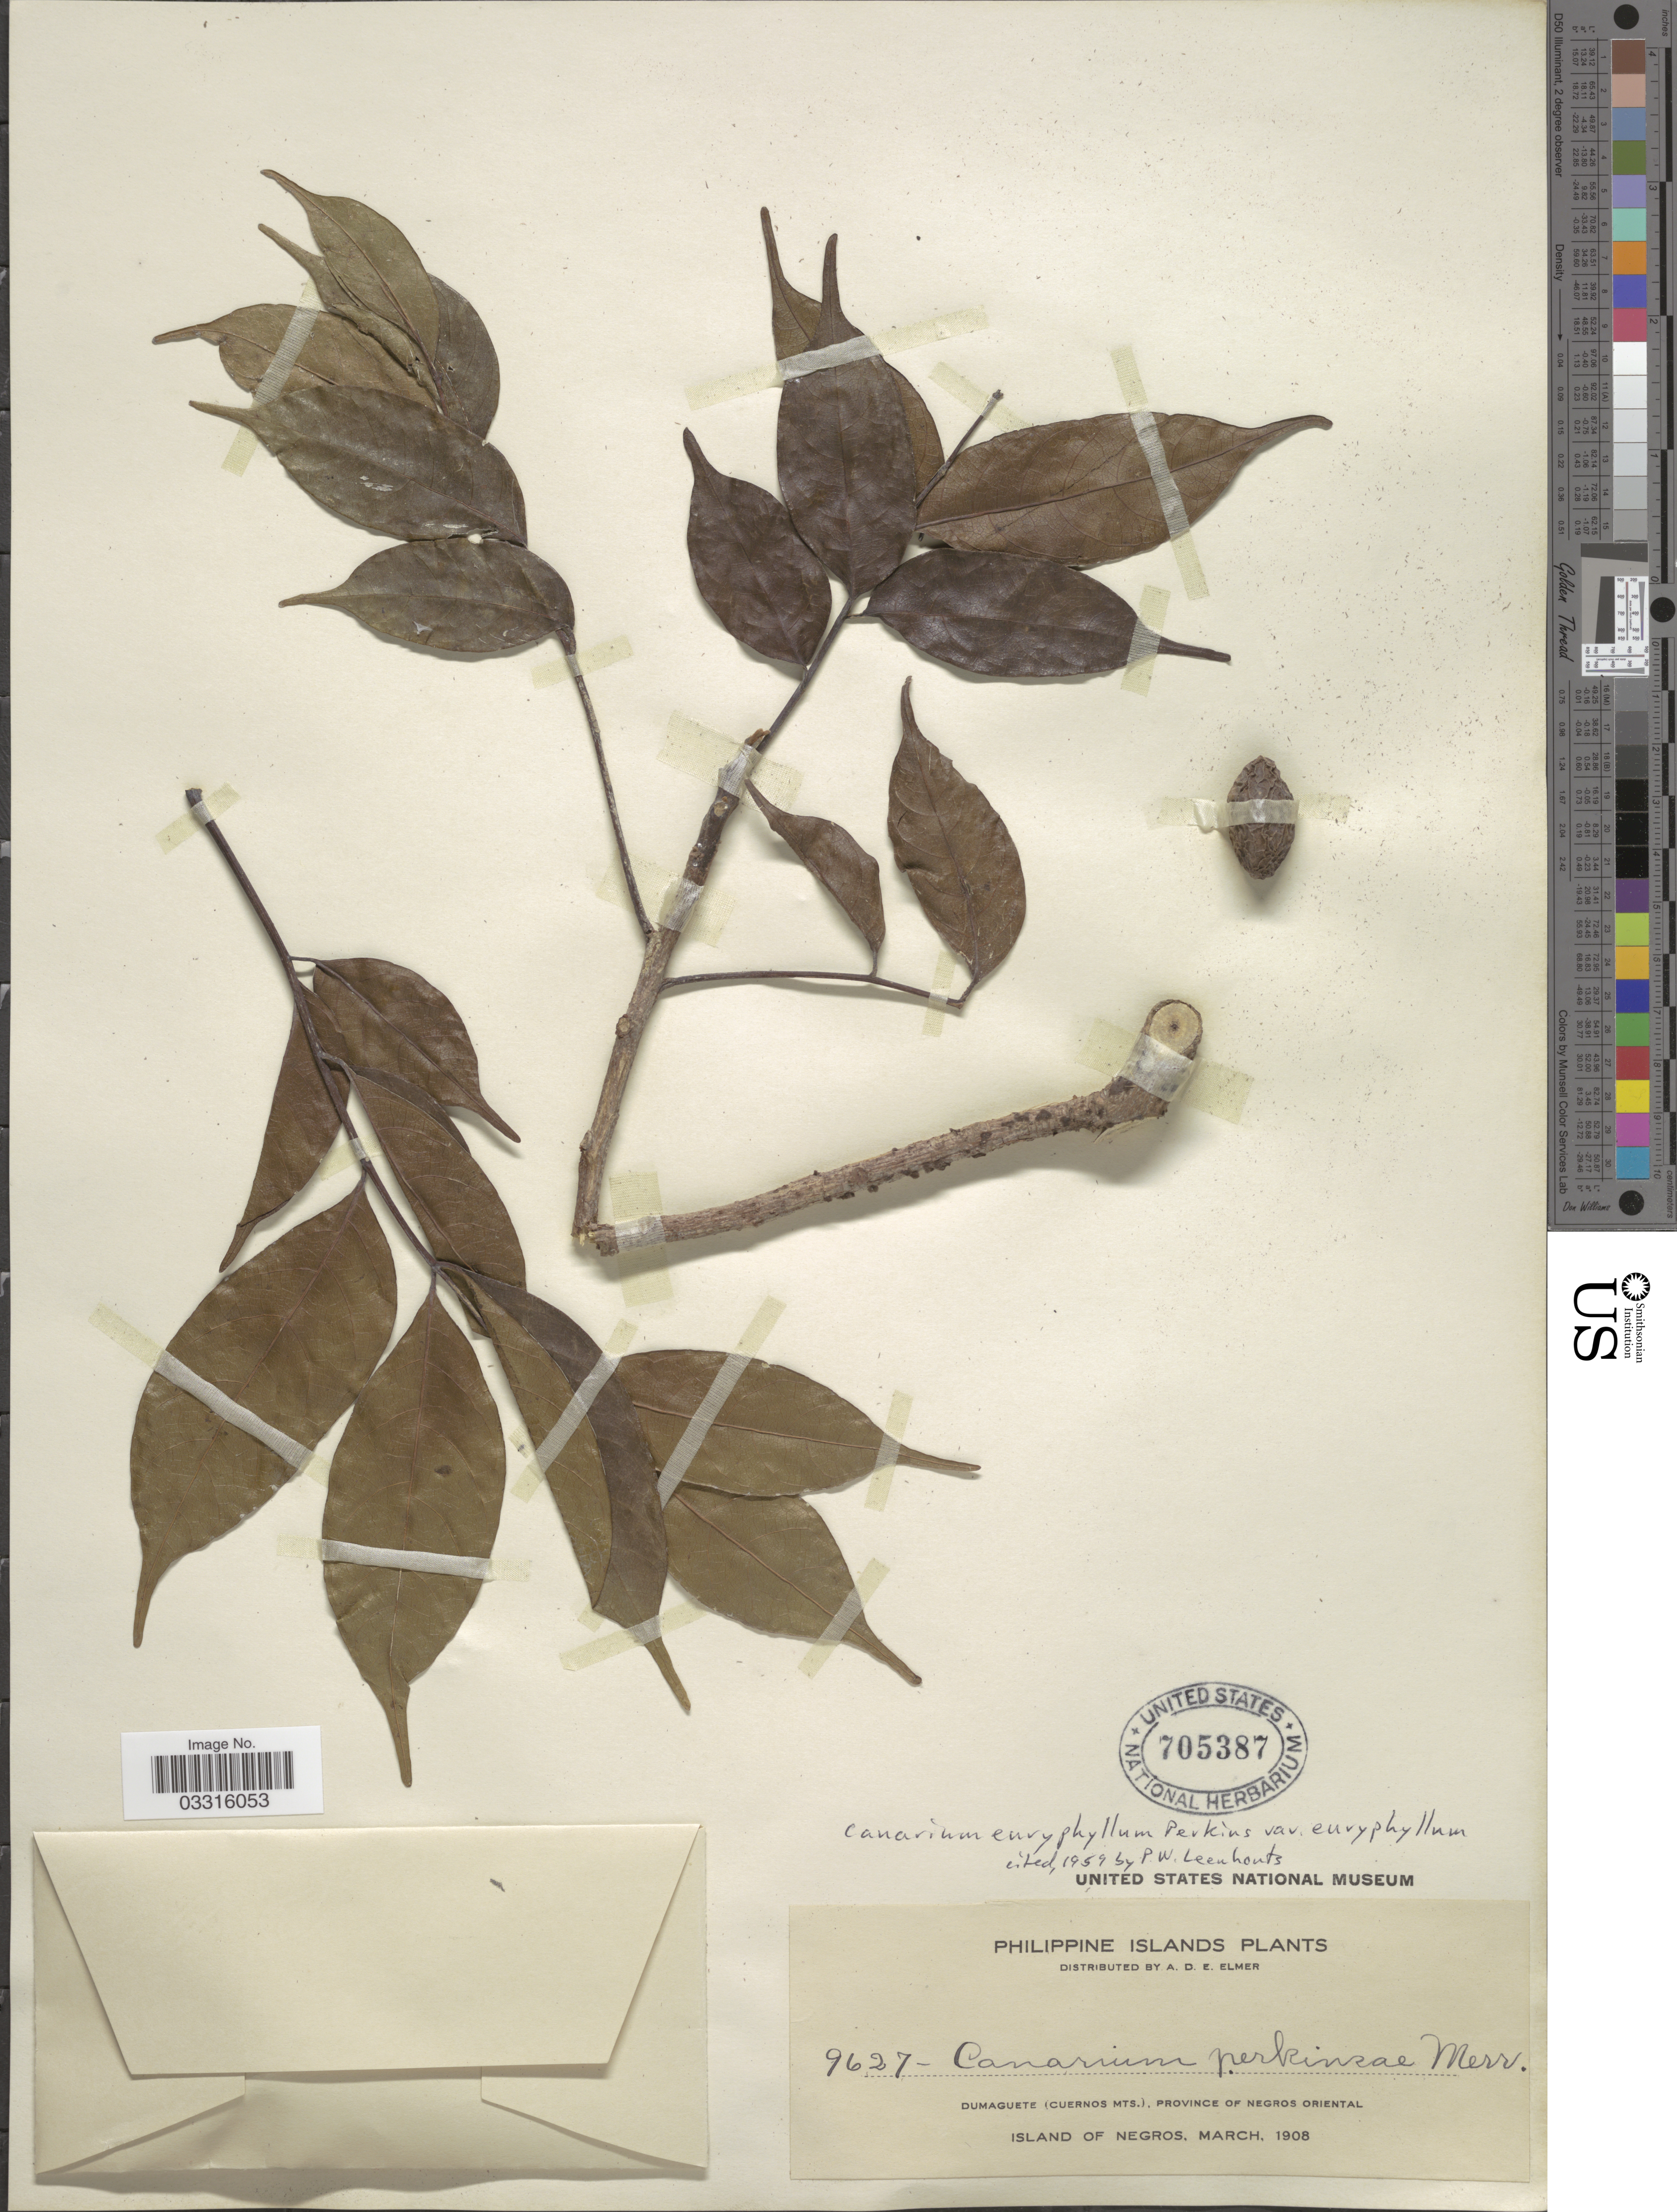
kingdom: Plantae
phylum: Tracheophyta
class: Magnoliopsida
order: Sapindales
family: Burseraceae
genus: Canarium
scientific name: Canarium euryphyllum var. euryphyllum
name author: G. Perkins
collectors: A. D. E. Elmer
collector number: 9627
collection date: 1908-03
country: Philippines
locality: Dumaguete (Cuernos Mts.), Province of Negros Oriental. Island of Negros.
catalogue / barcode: US 705387